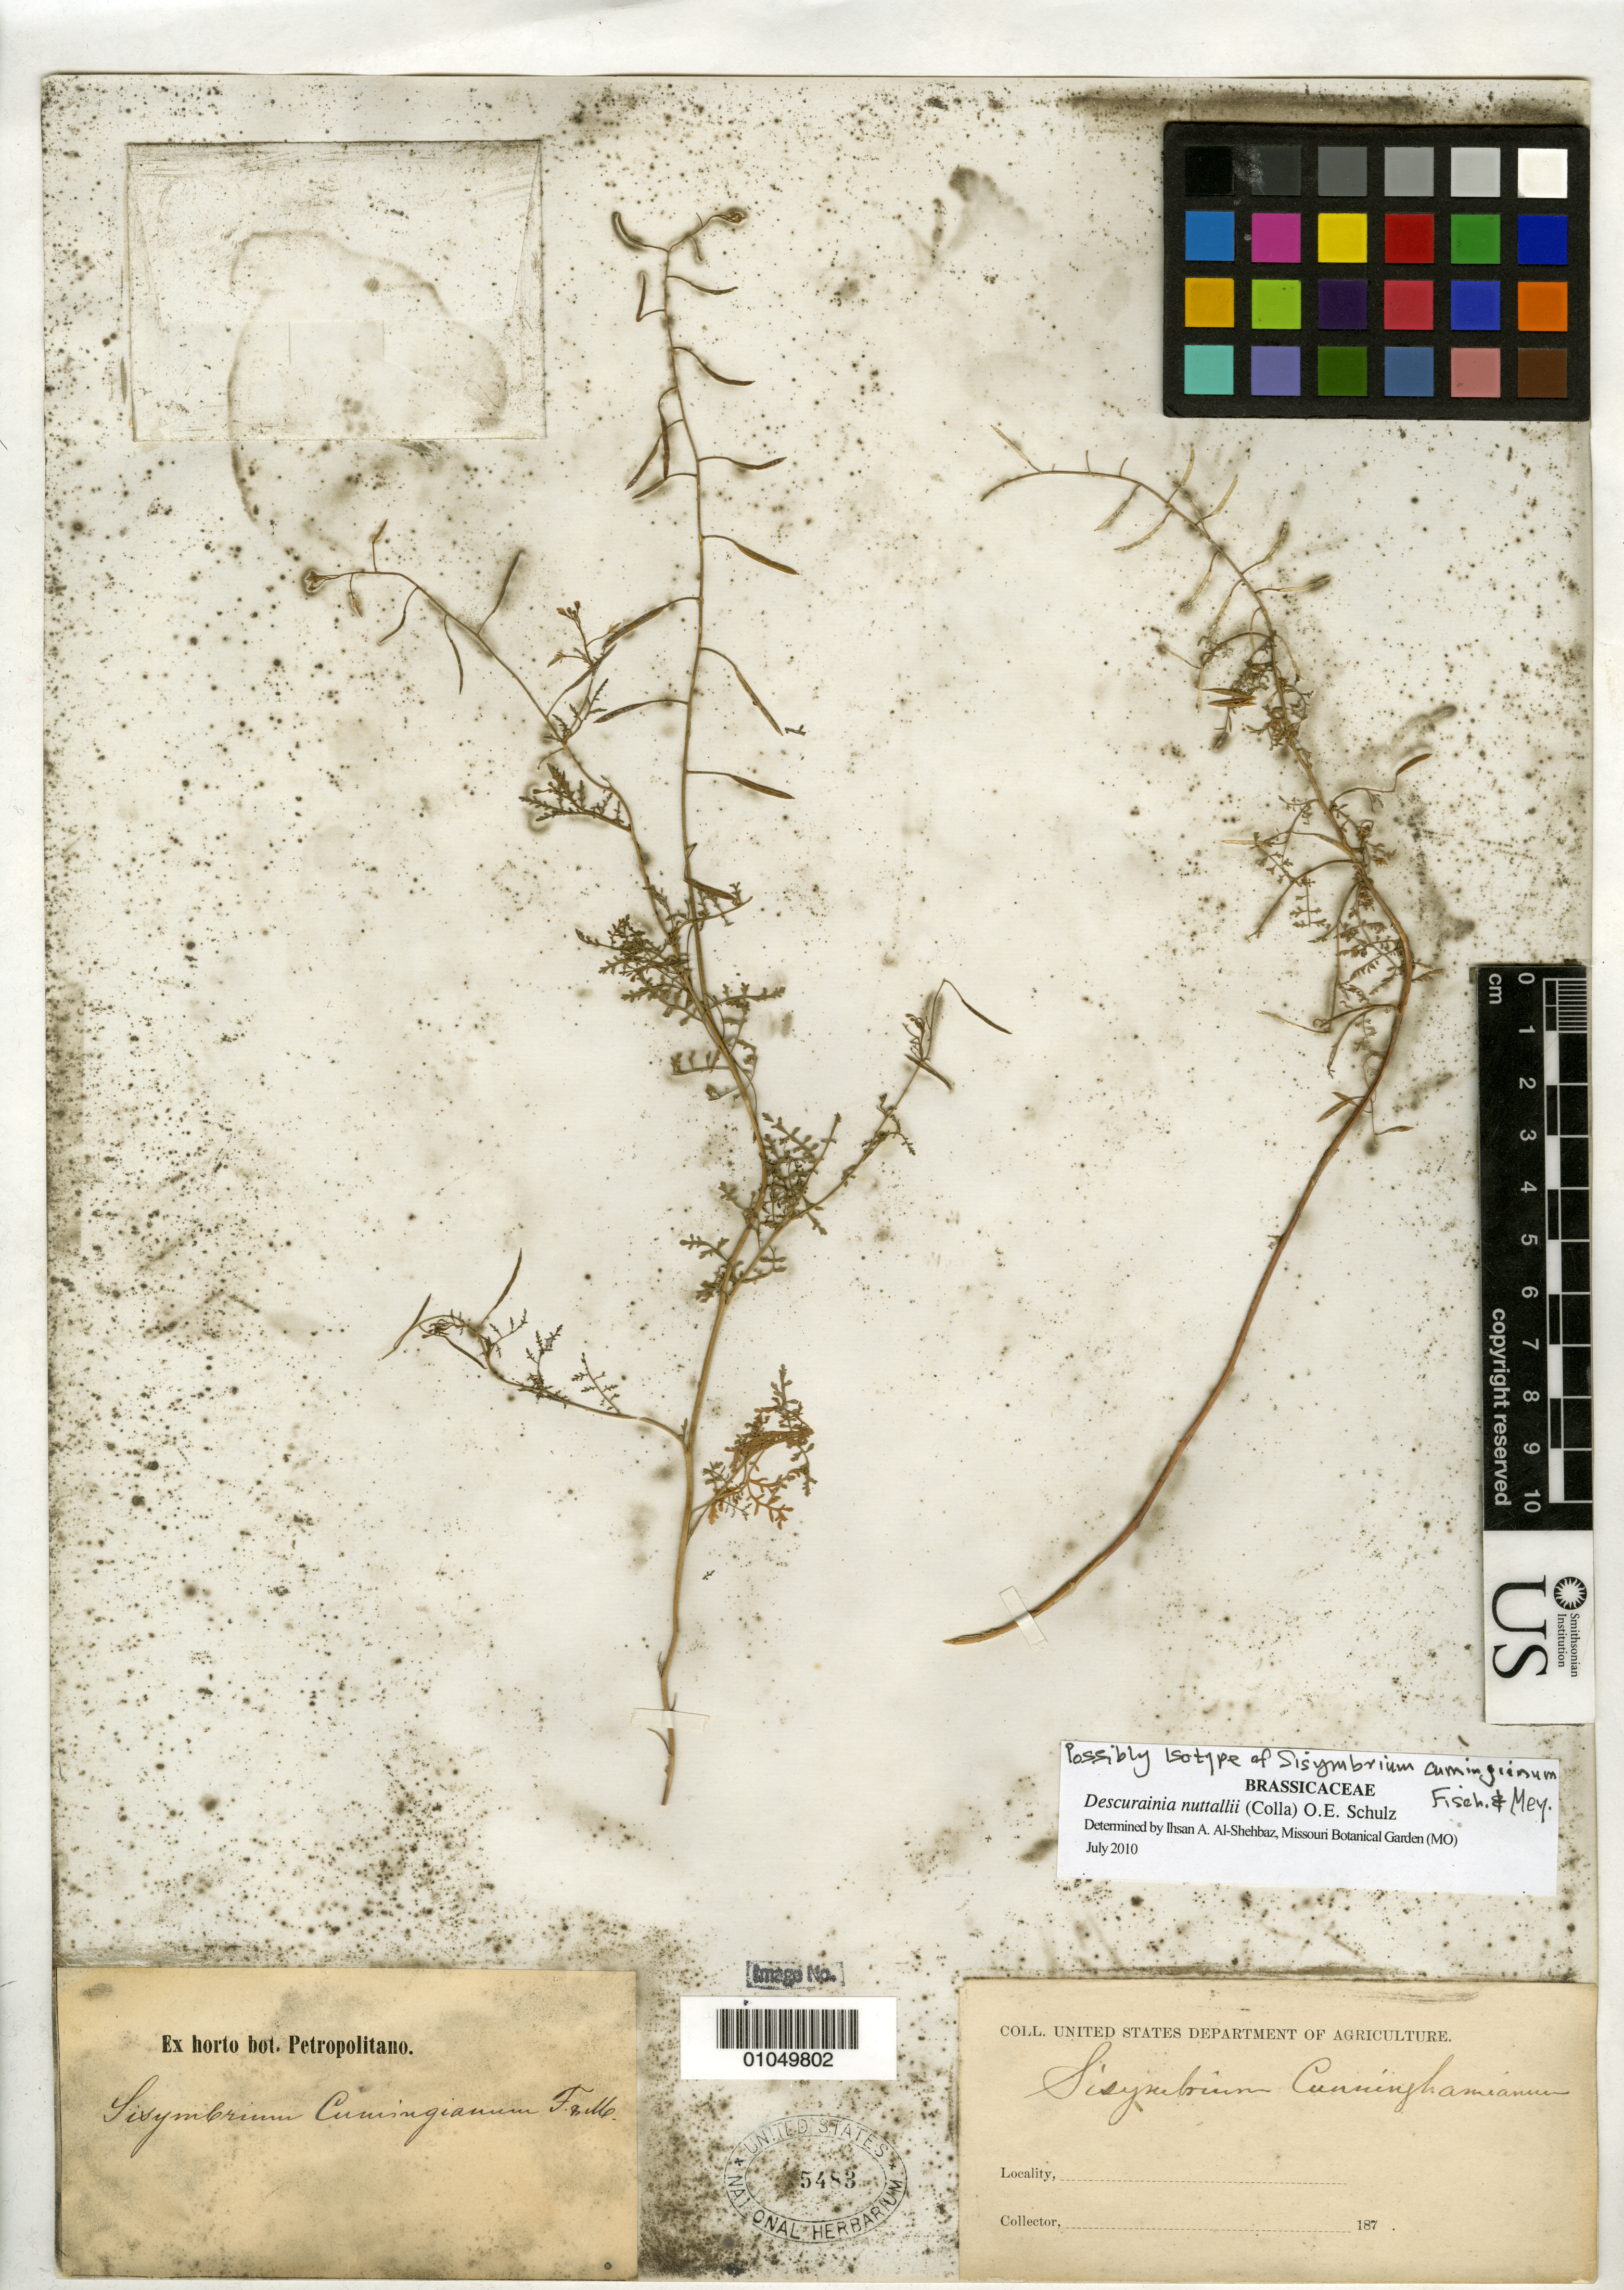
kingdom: Plantae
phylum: Tracheophyta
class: Magnoliopsida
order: Brassicales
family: Brassicaceae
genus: Sisymbrium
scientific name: Sisymbrium cumingianum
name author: Fisch. & C.A. Mey.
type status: Possible Isotype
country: Chile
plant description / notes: Also published in Linnaea 10 (Lit.): 103 (1836).; "Ex horto bot. Petropolitano", specimen without any other data.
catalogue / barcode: US 5483